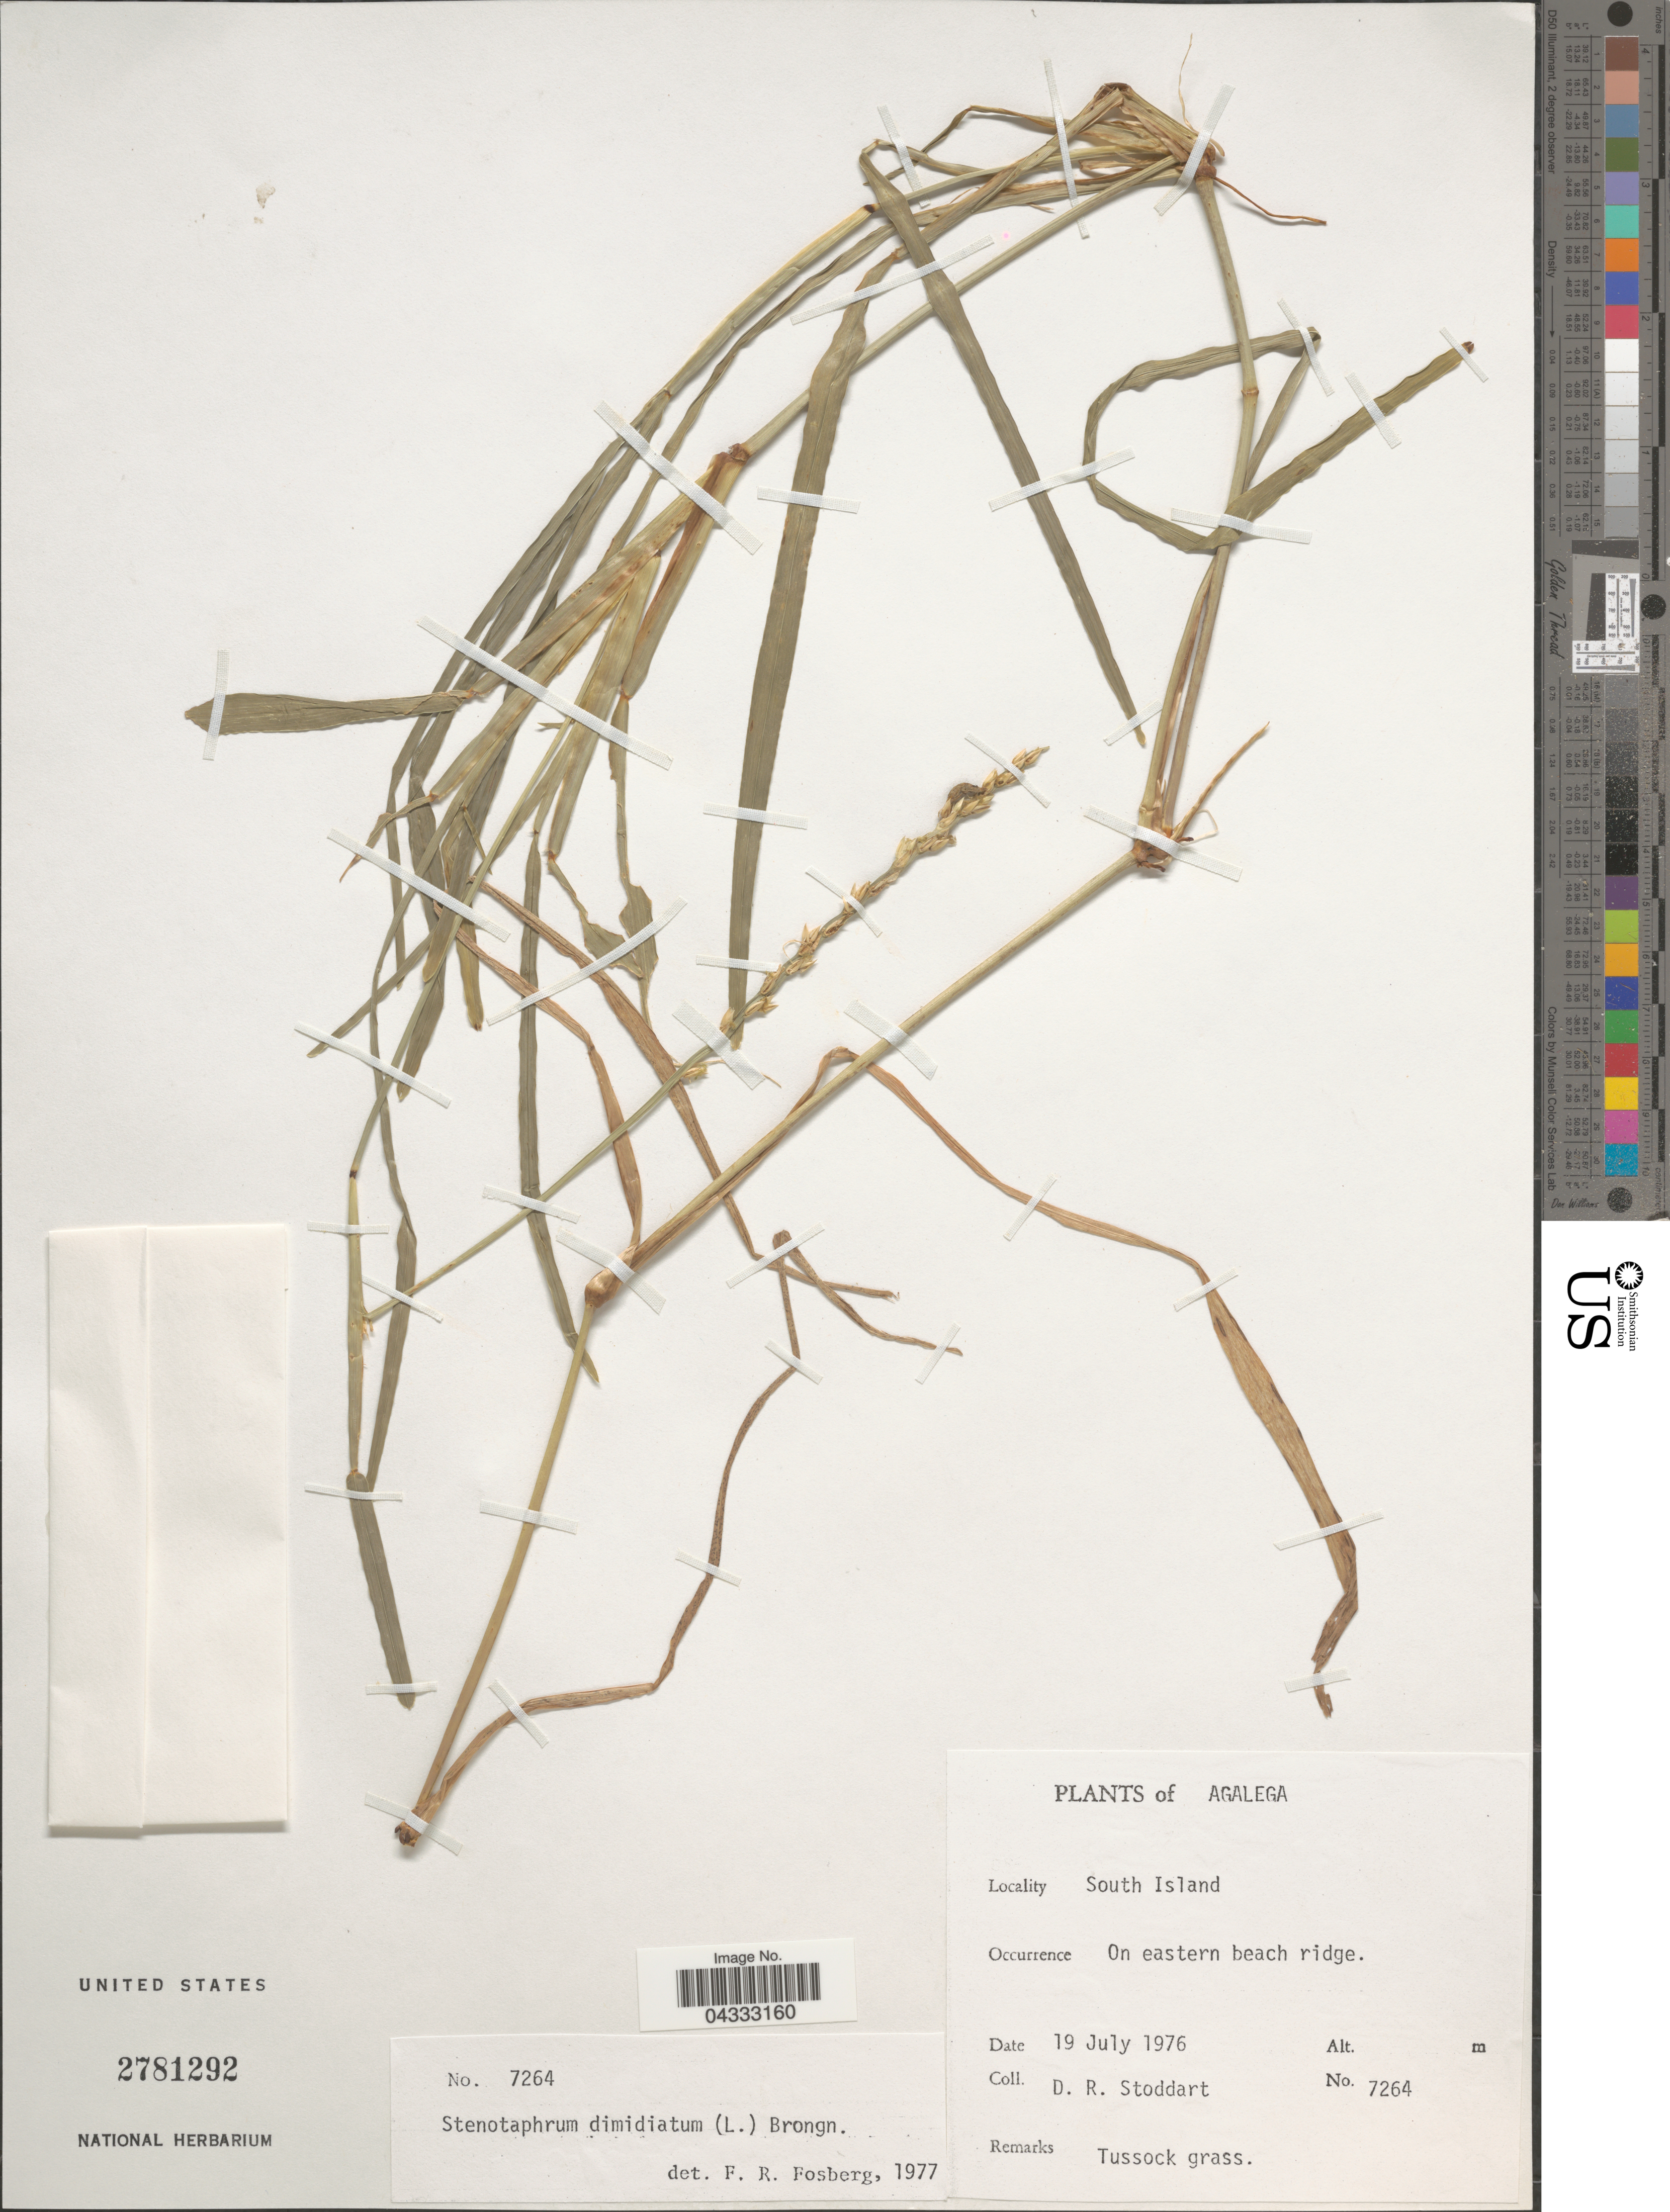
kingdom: Plantae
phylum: Tracheophyta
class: Liliopsida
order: Poales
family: Poaceae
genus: Stenotaphrum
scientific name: Stenotaphrum dimidiatum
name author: (L.) Brongn.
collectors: D. R. Stoddart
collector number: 7264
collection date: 1976-07-19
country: Mauritius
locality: Agalega. South Island. On eastern beach ridge.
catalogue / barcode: US 2781292